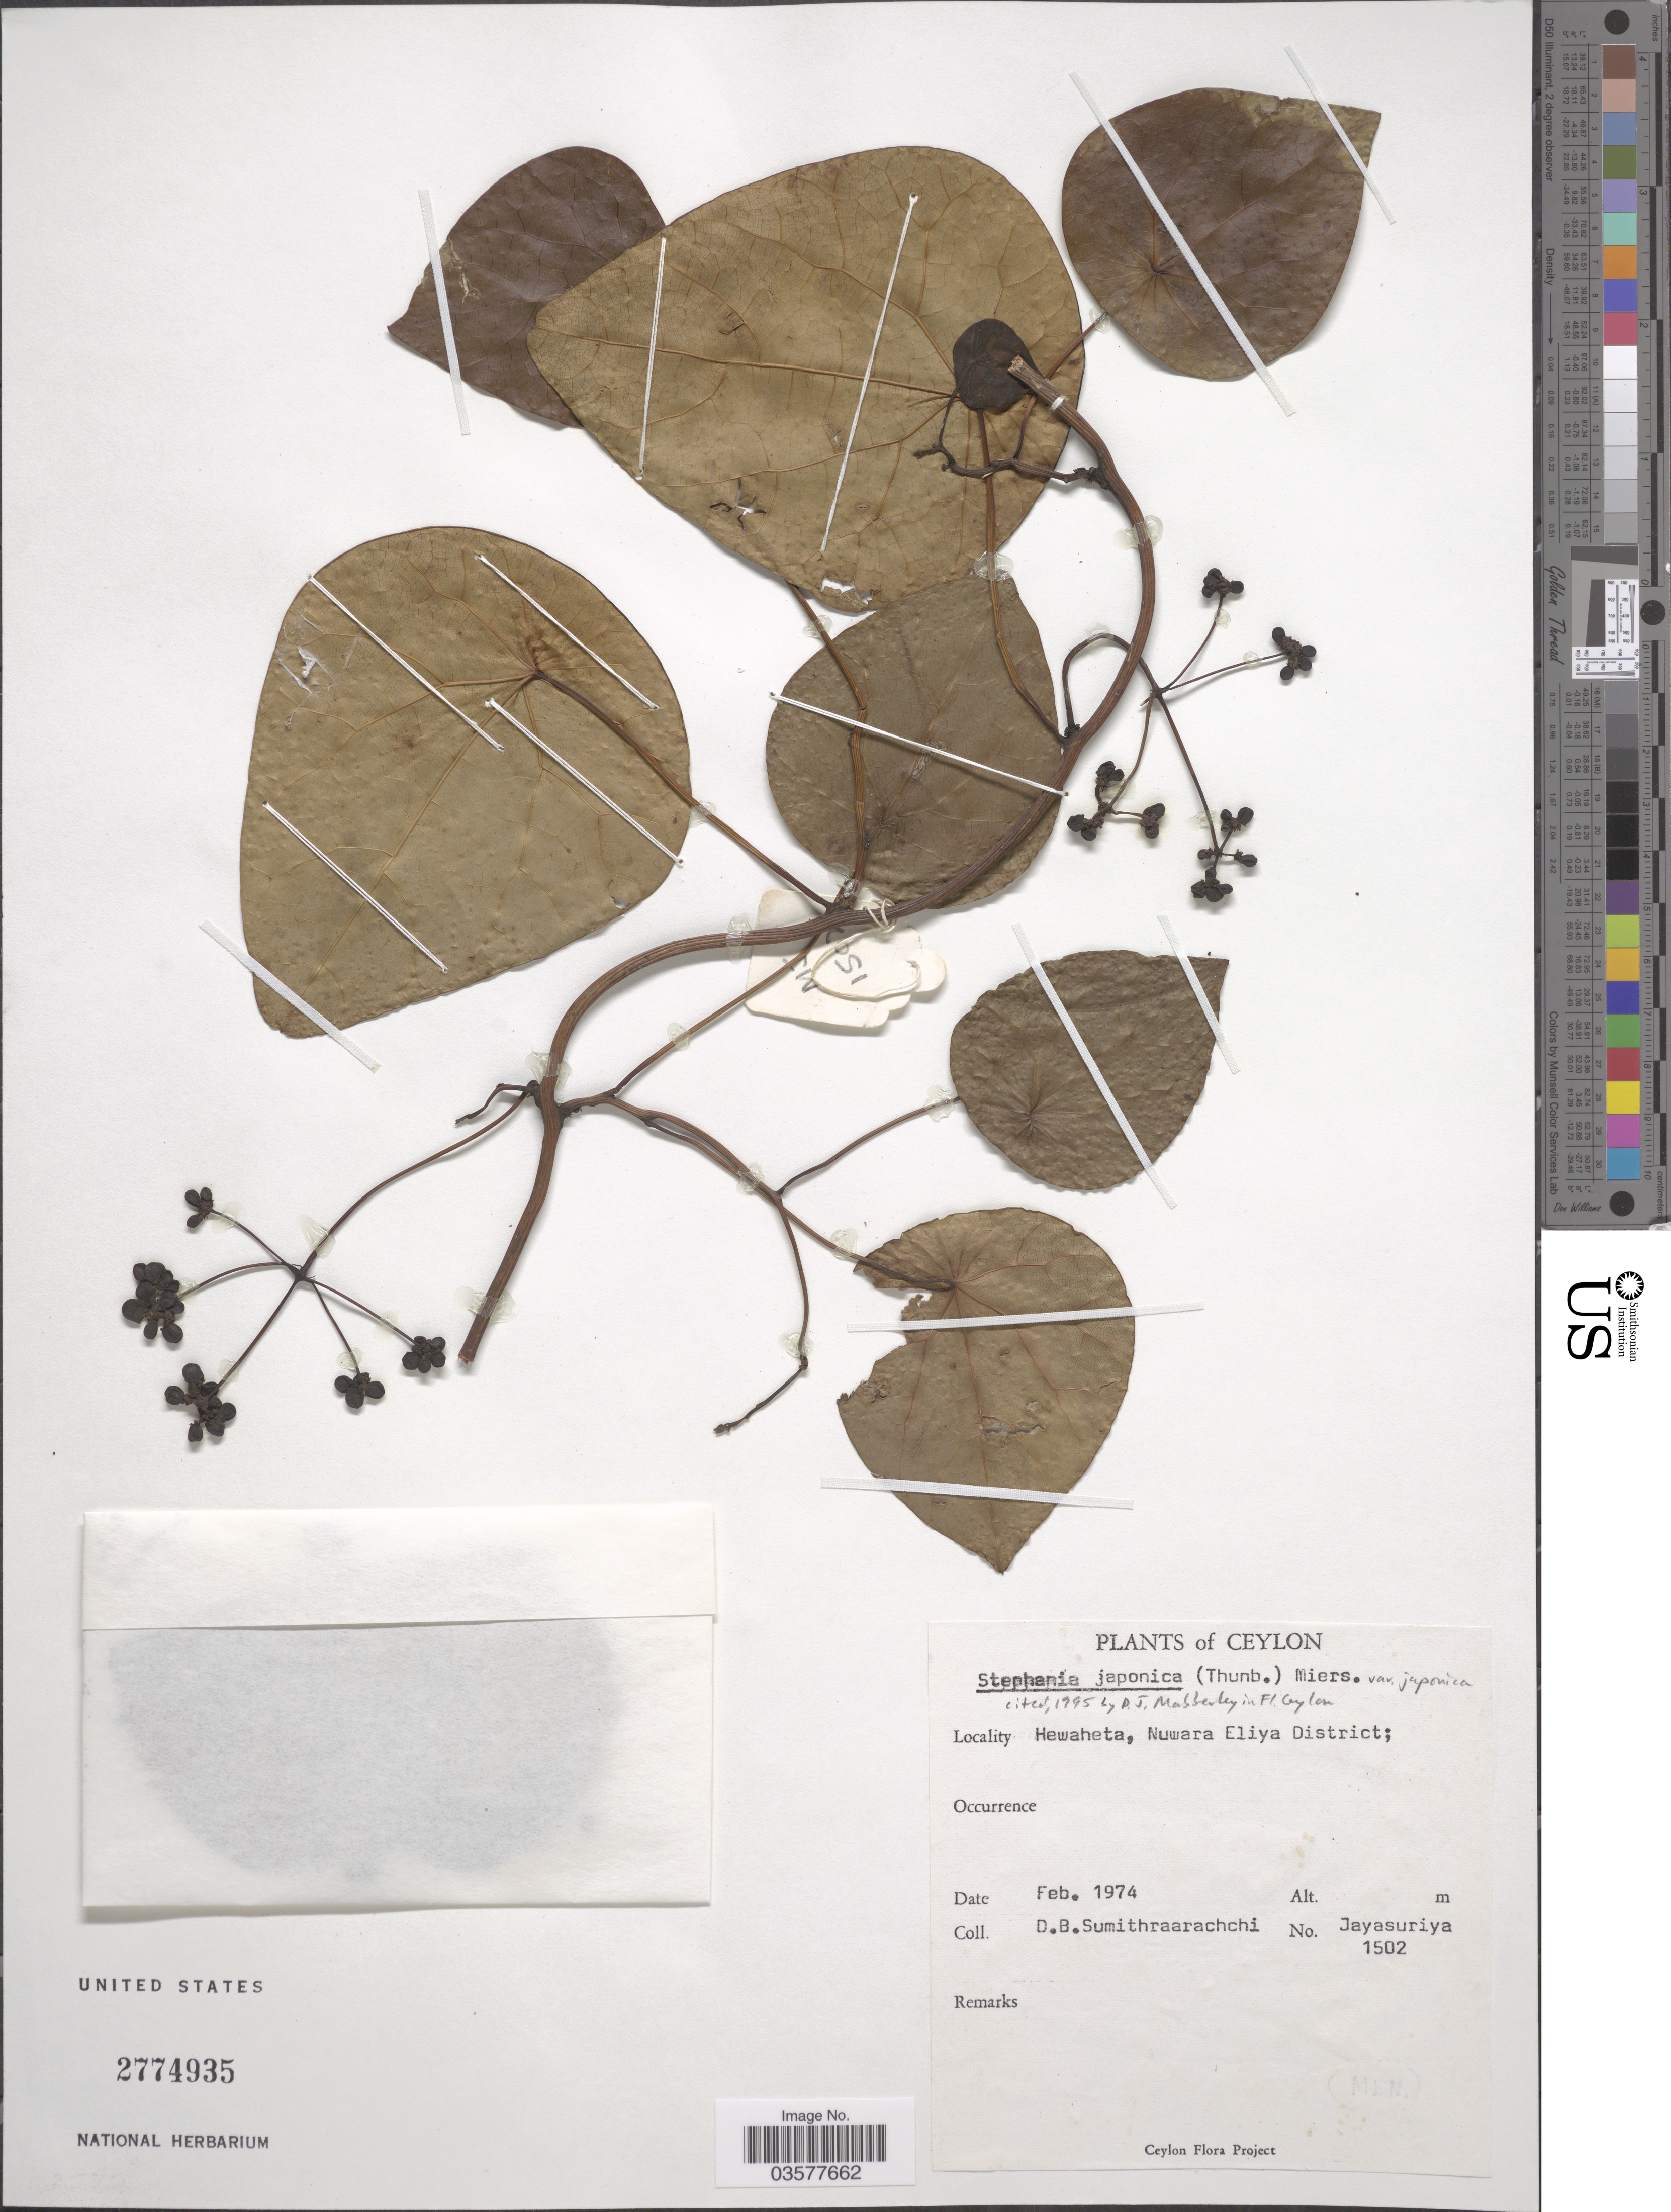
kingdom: Plantae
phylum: Tracheophyta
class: Magnoliopsida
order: Ranunculales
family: Menispermaceae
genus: Stephania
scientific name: Stephania japonica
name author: (Thunb.) Miers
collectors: D. B. Sumithraarachchi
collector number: Jayasuriya 1502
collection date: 1974-02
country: Sri Lanka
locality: Ceylon. Hewaheta, Nuwara Eliya District.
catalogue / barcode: US 2774935